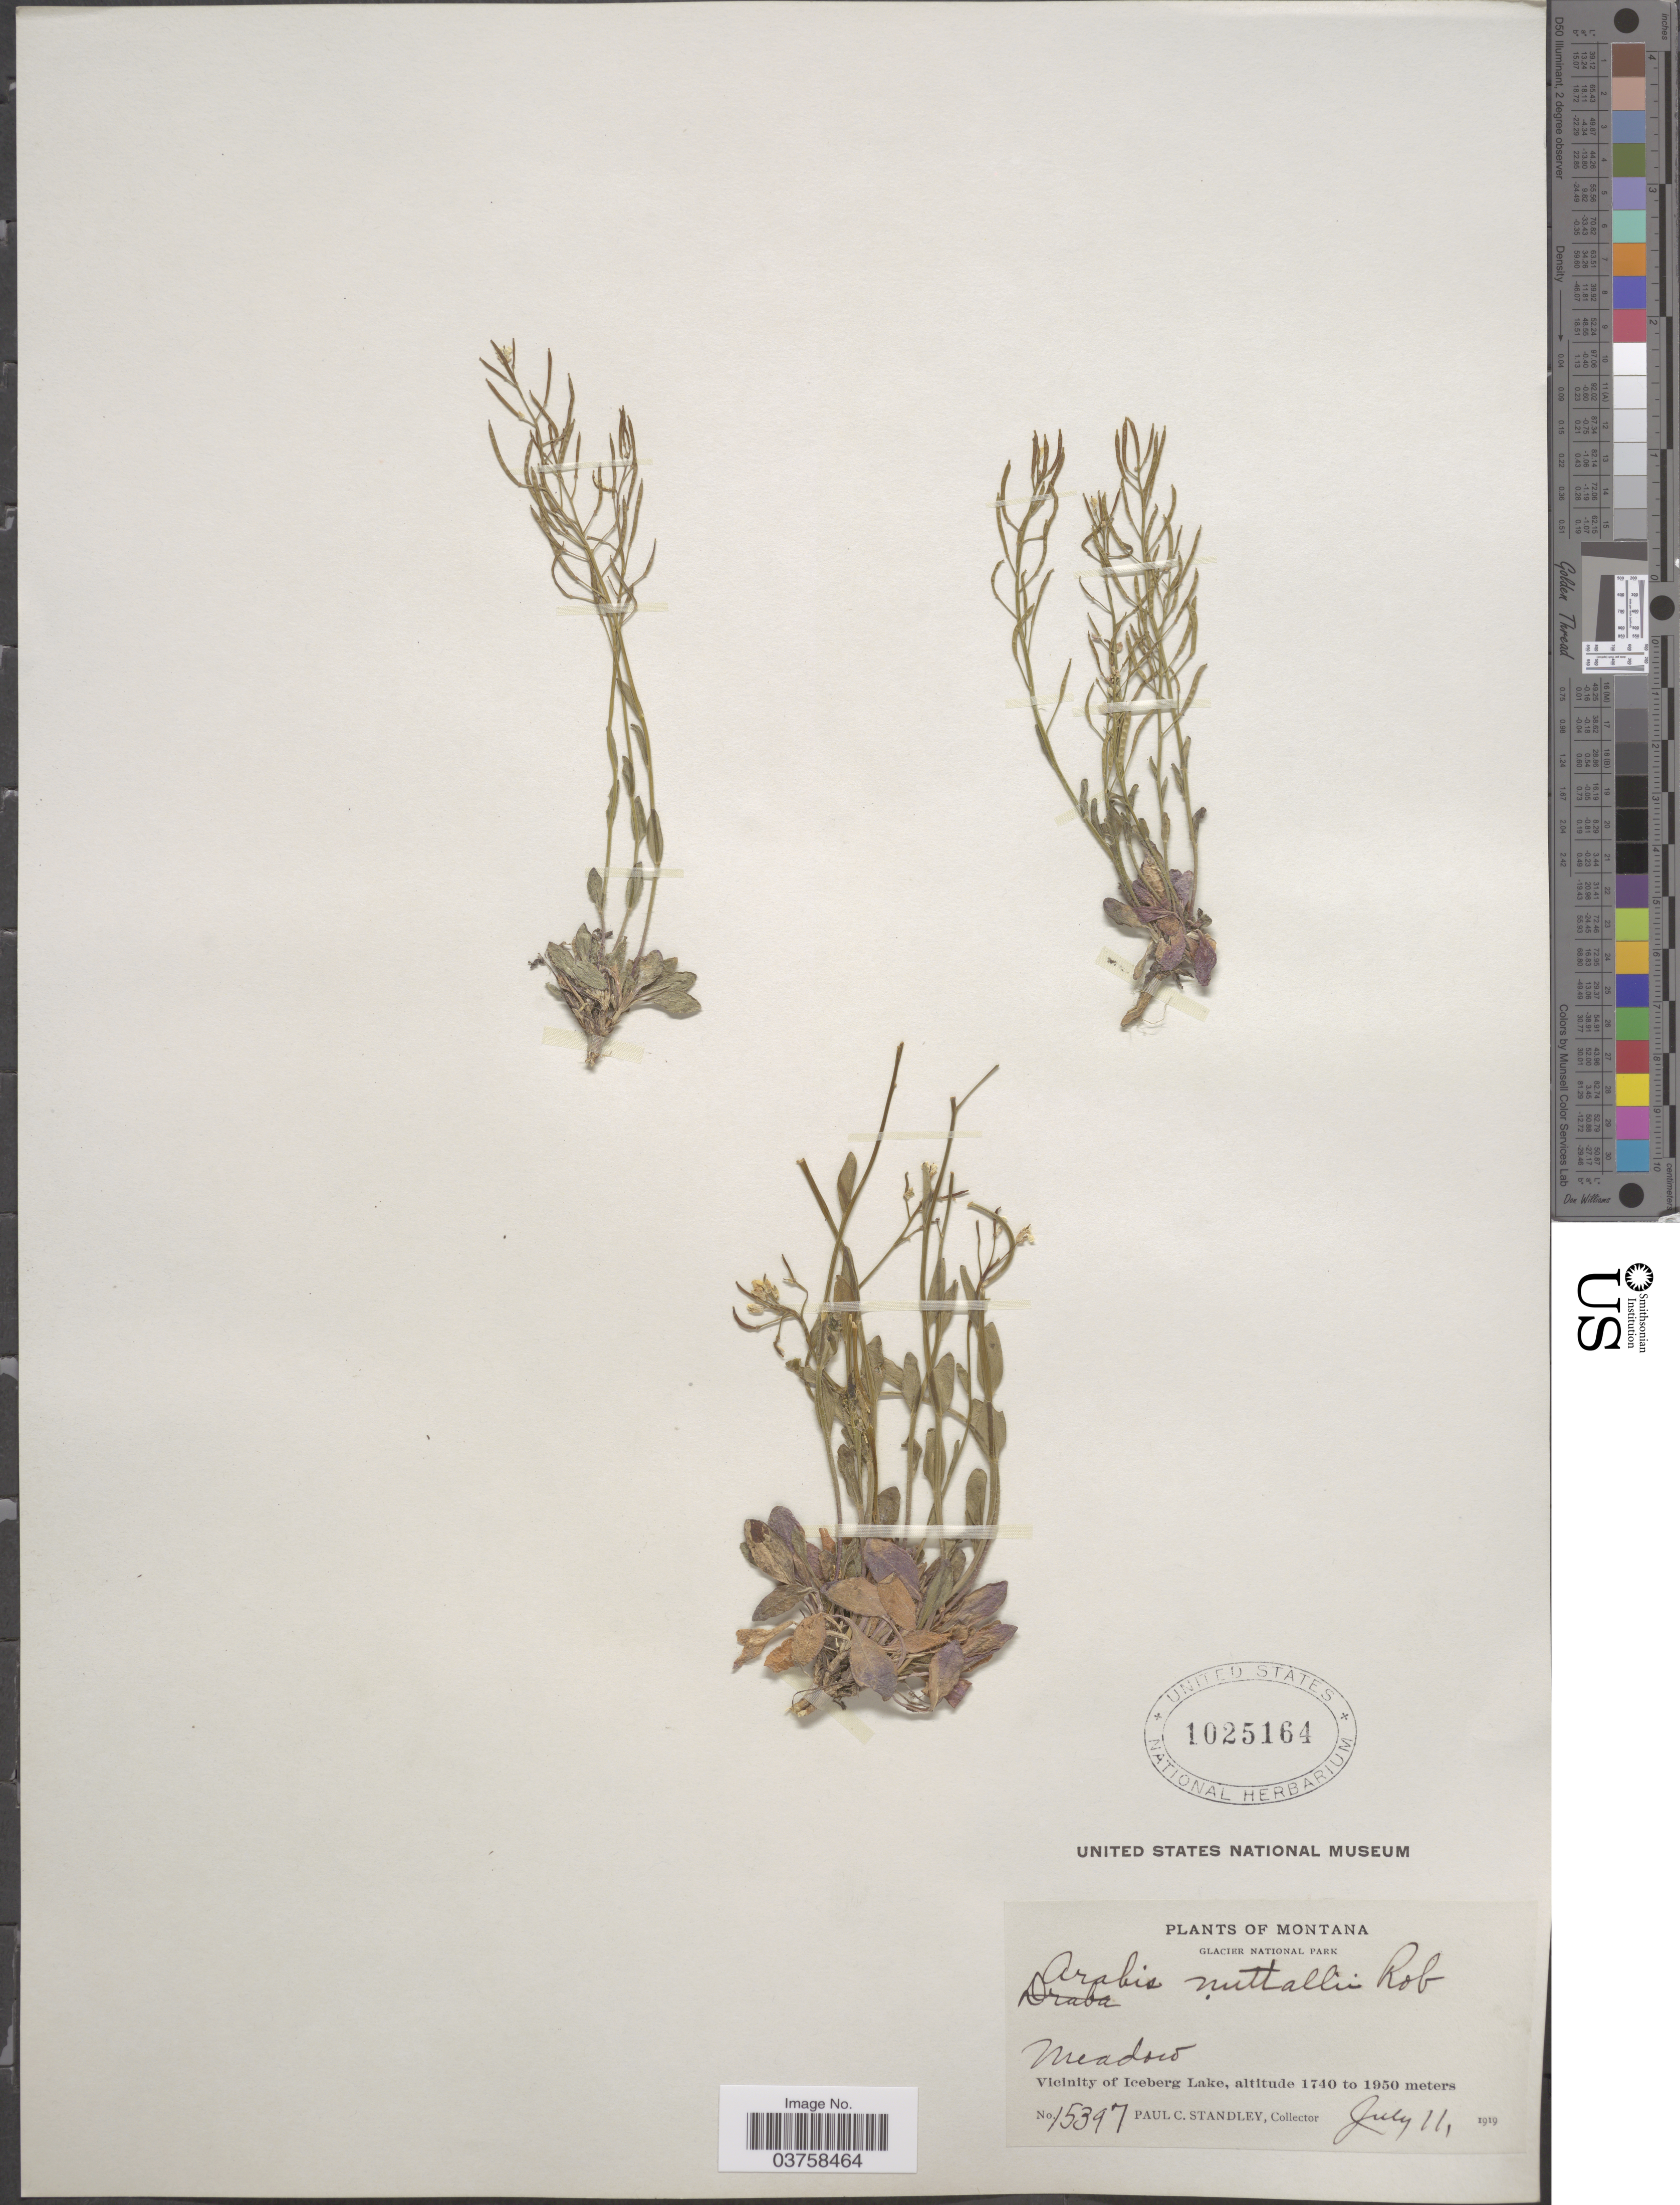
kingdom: Plantae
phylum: Tracheophyta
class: Magnoliopsida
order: Brassicales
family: Brassicaceae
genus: Arabis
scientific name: Arabis nuttallii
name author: B.L. Rob.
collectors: P. C. Standley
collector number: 15397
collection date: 1919-07-11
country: United States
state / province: Montana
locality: Glacier National Park. Vicinity of Iceberg Lake.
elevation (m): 1740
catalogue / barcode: US 1025164